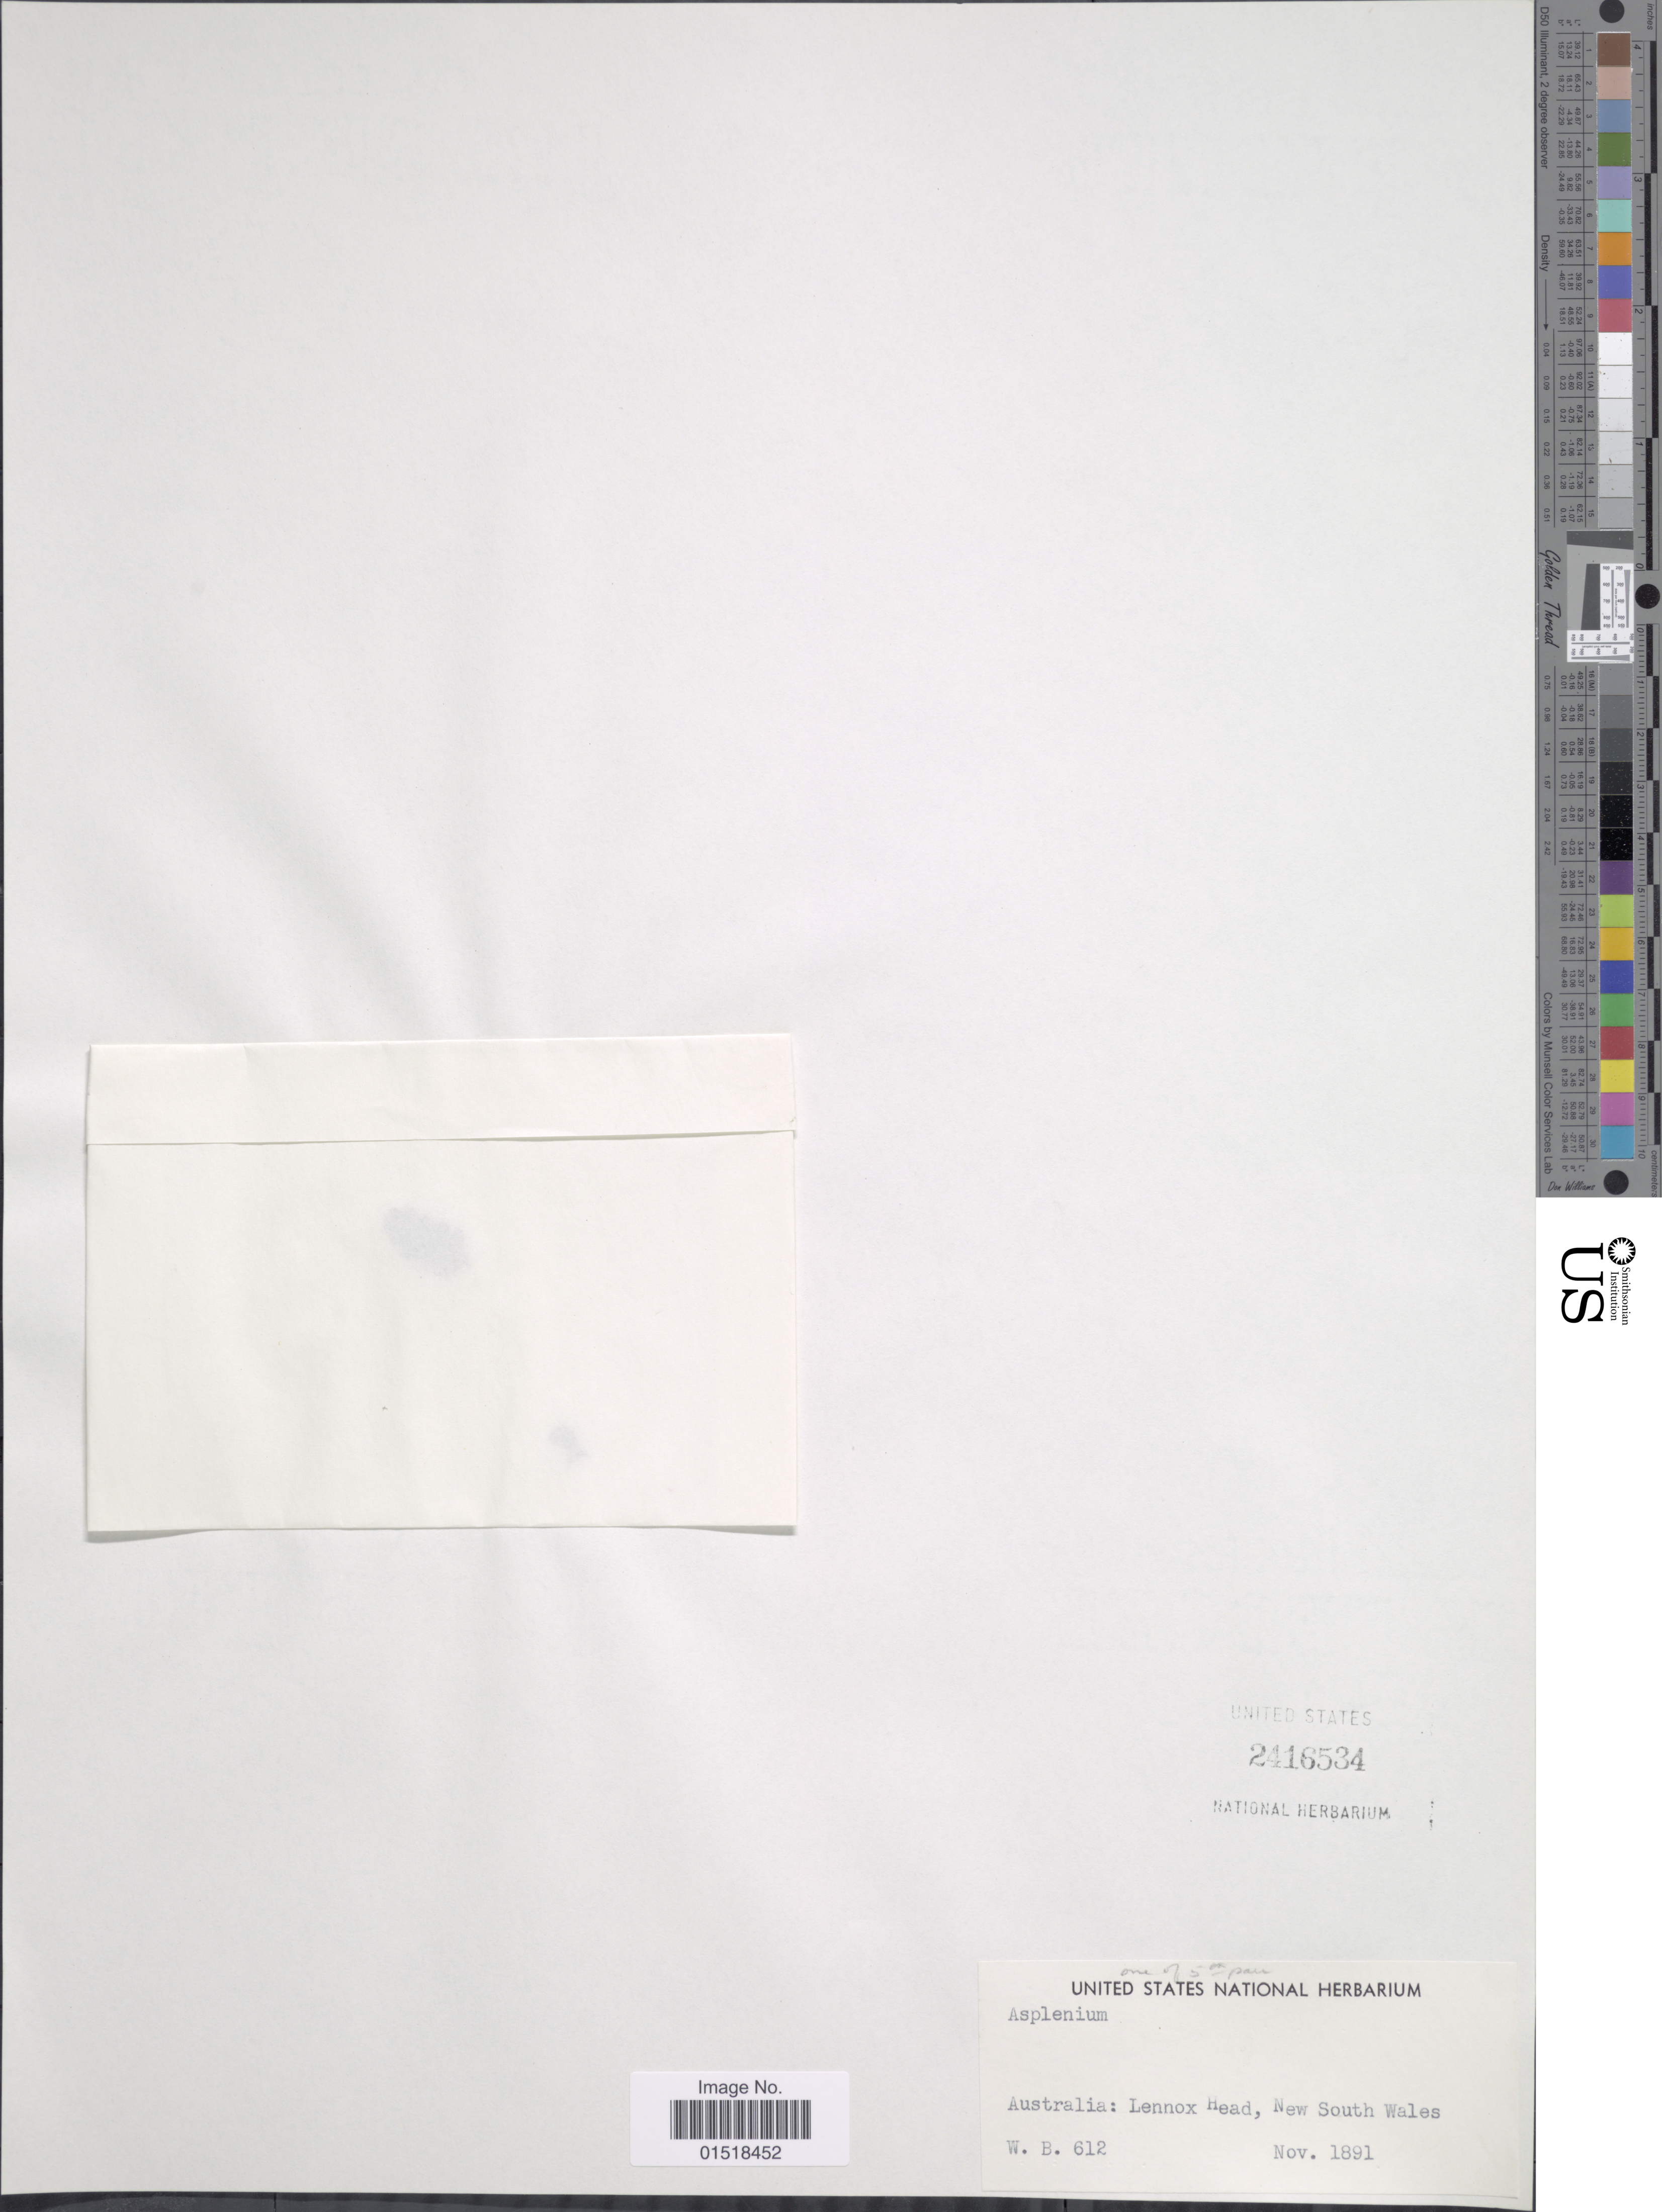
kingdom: Plantae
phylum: Tracheophyta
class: Polypodiopsida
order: Polypodiales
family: Aspleniaceae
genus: Asplenium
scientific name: Asplenium sp.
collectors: W. B.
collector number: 612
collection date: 1891-11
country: Australia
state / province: New South Wales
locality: Lennox Head.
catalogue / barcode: US 2416534